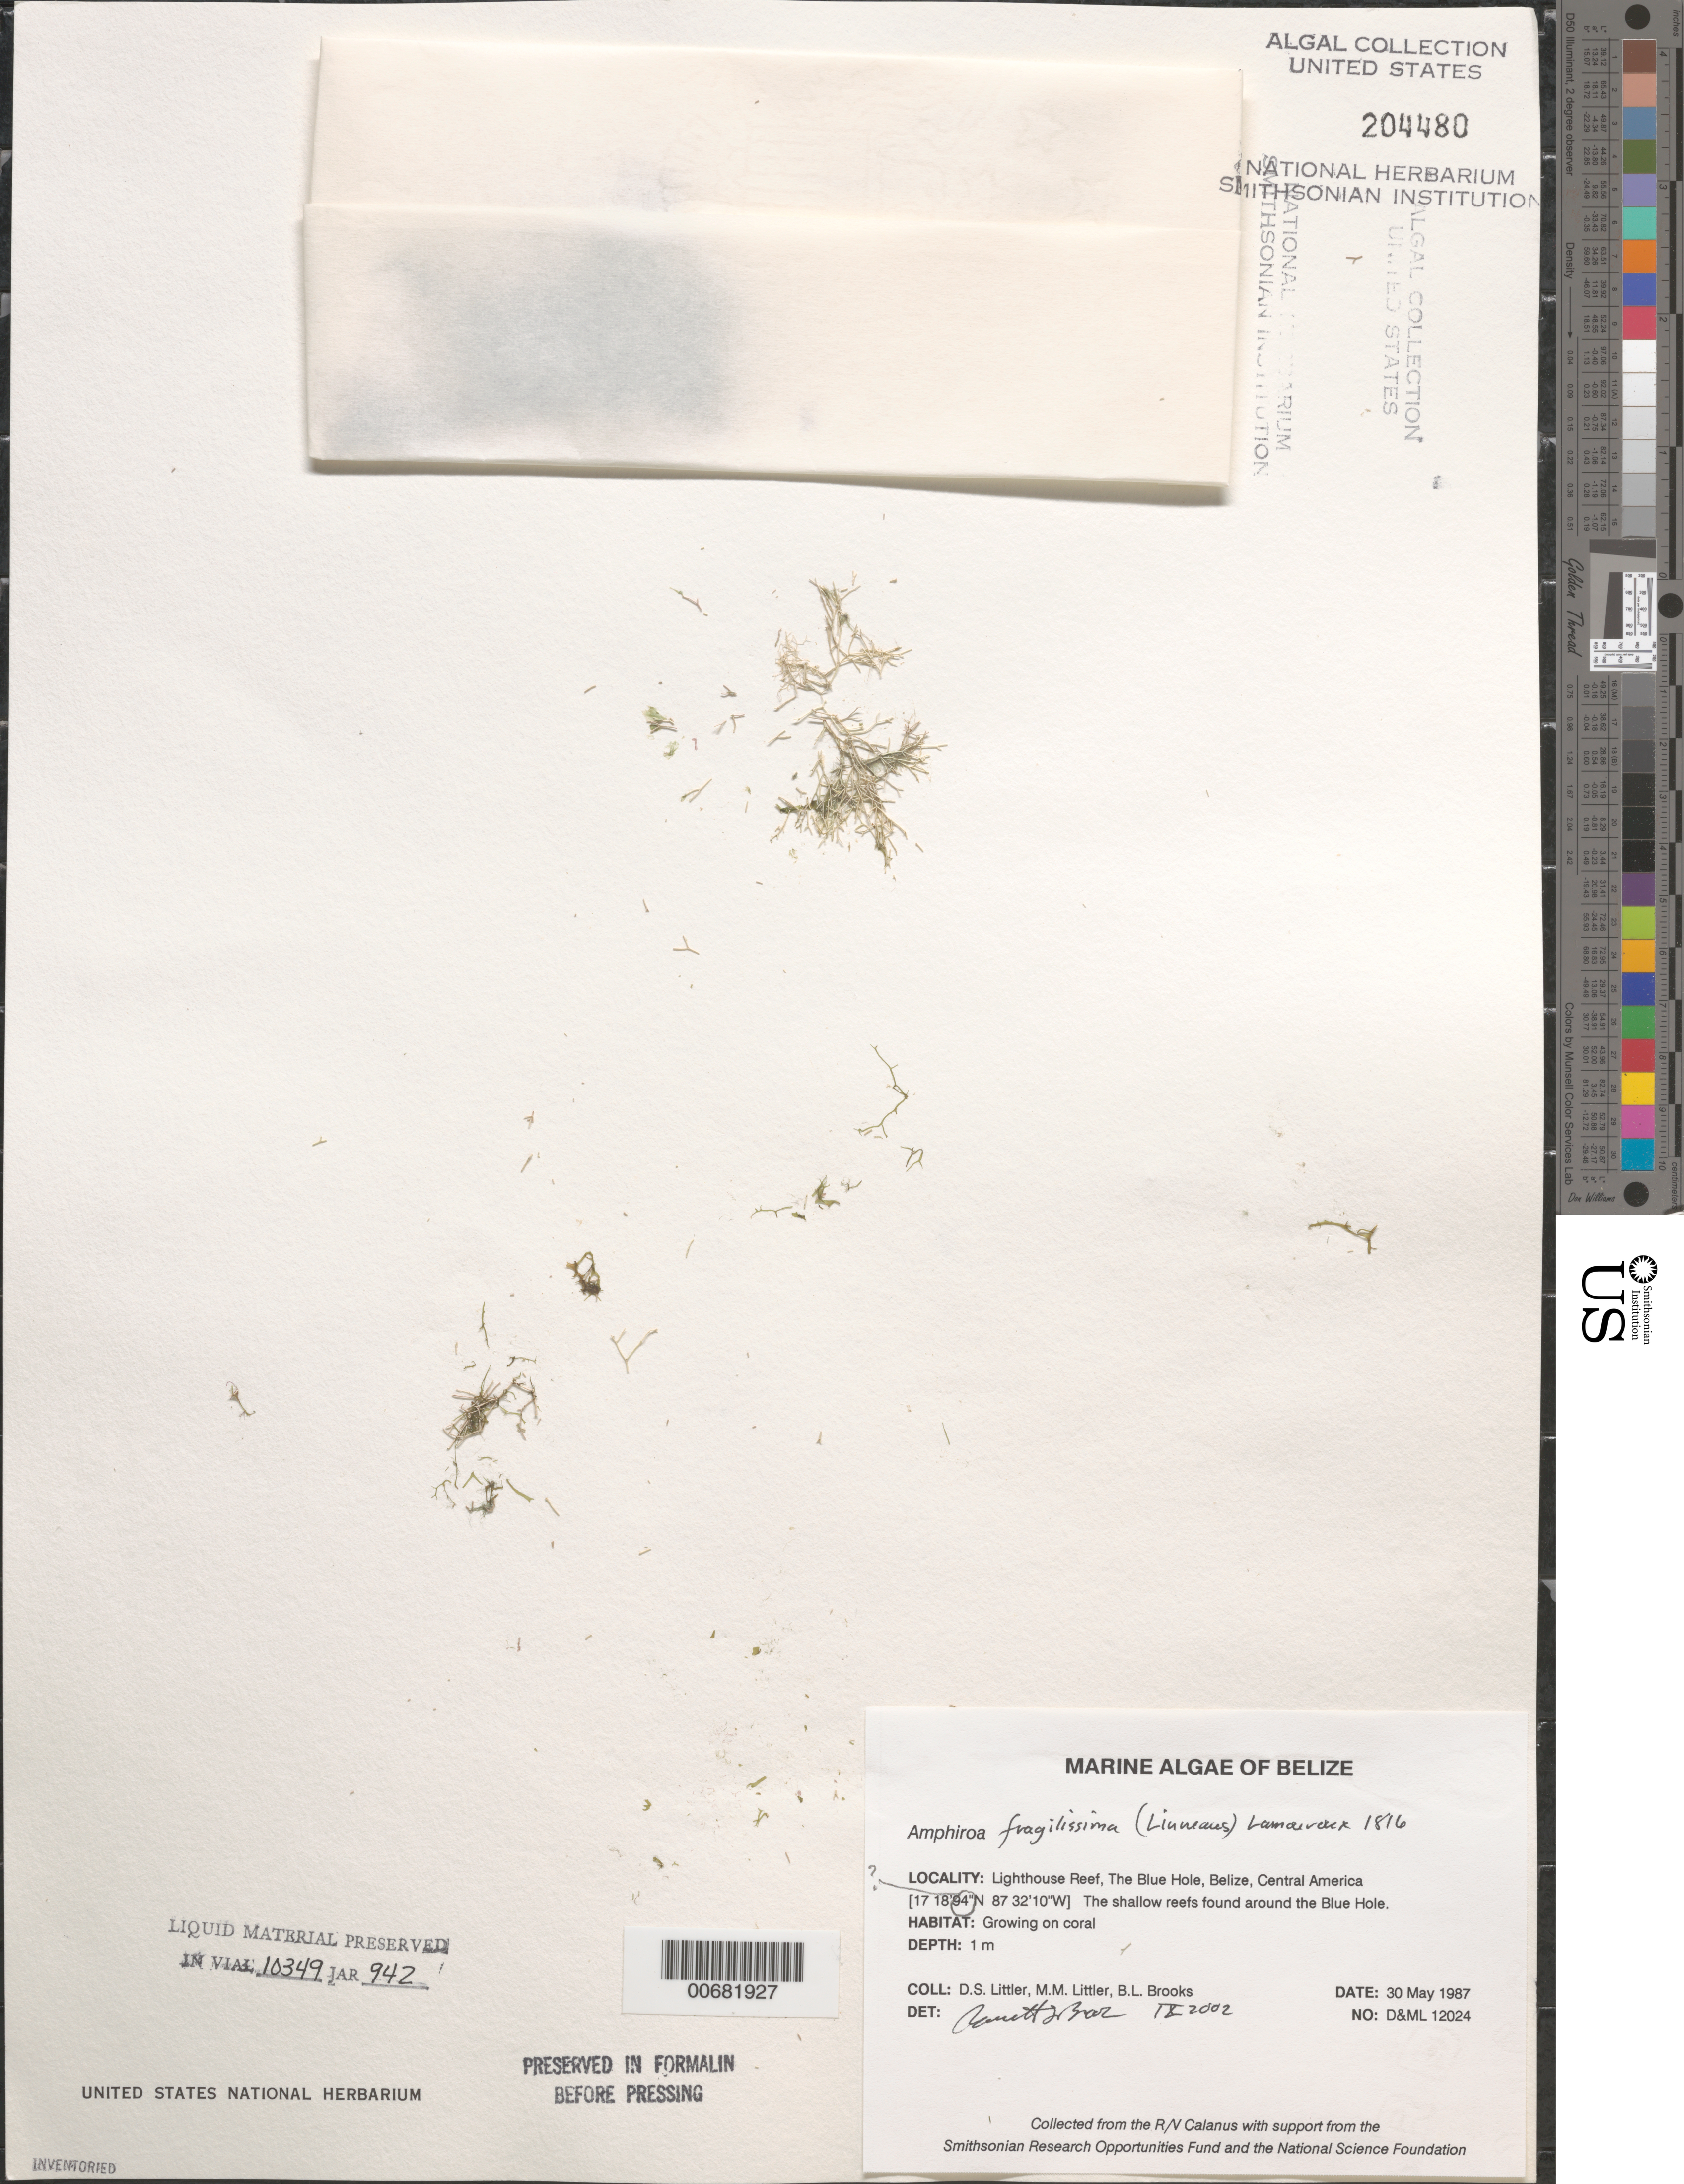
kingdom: Plantae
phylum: Rhodophyta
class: Florideophyceae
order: Corallinales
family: Lithophyllaceae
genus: Amphiroa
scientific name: Amphiroa fragilissima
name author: (L.) J.V.Lamouroux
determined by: Brooks, B. L., (BOT), Smithsonian Institution - National Museum of Natural History (UNITED STATES)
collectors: D. S. Littler, M. M. Littler & B. Brooks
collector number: D&ML 12024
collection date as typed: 30 May 1987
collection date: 1987-05-30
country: Belize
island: Lighthouse Reef Atoll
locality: The Blue Hole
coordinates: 17 18' 94" N, 87 32' 10" w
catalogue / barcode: US 204480